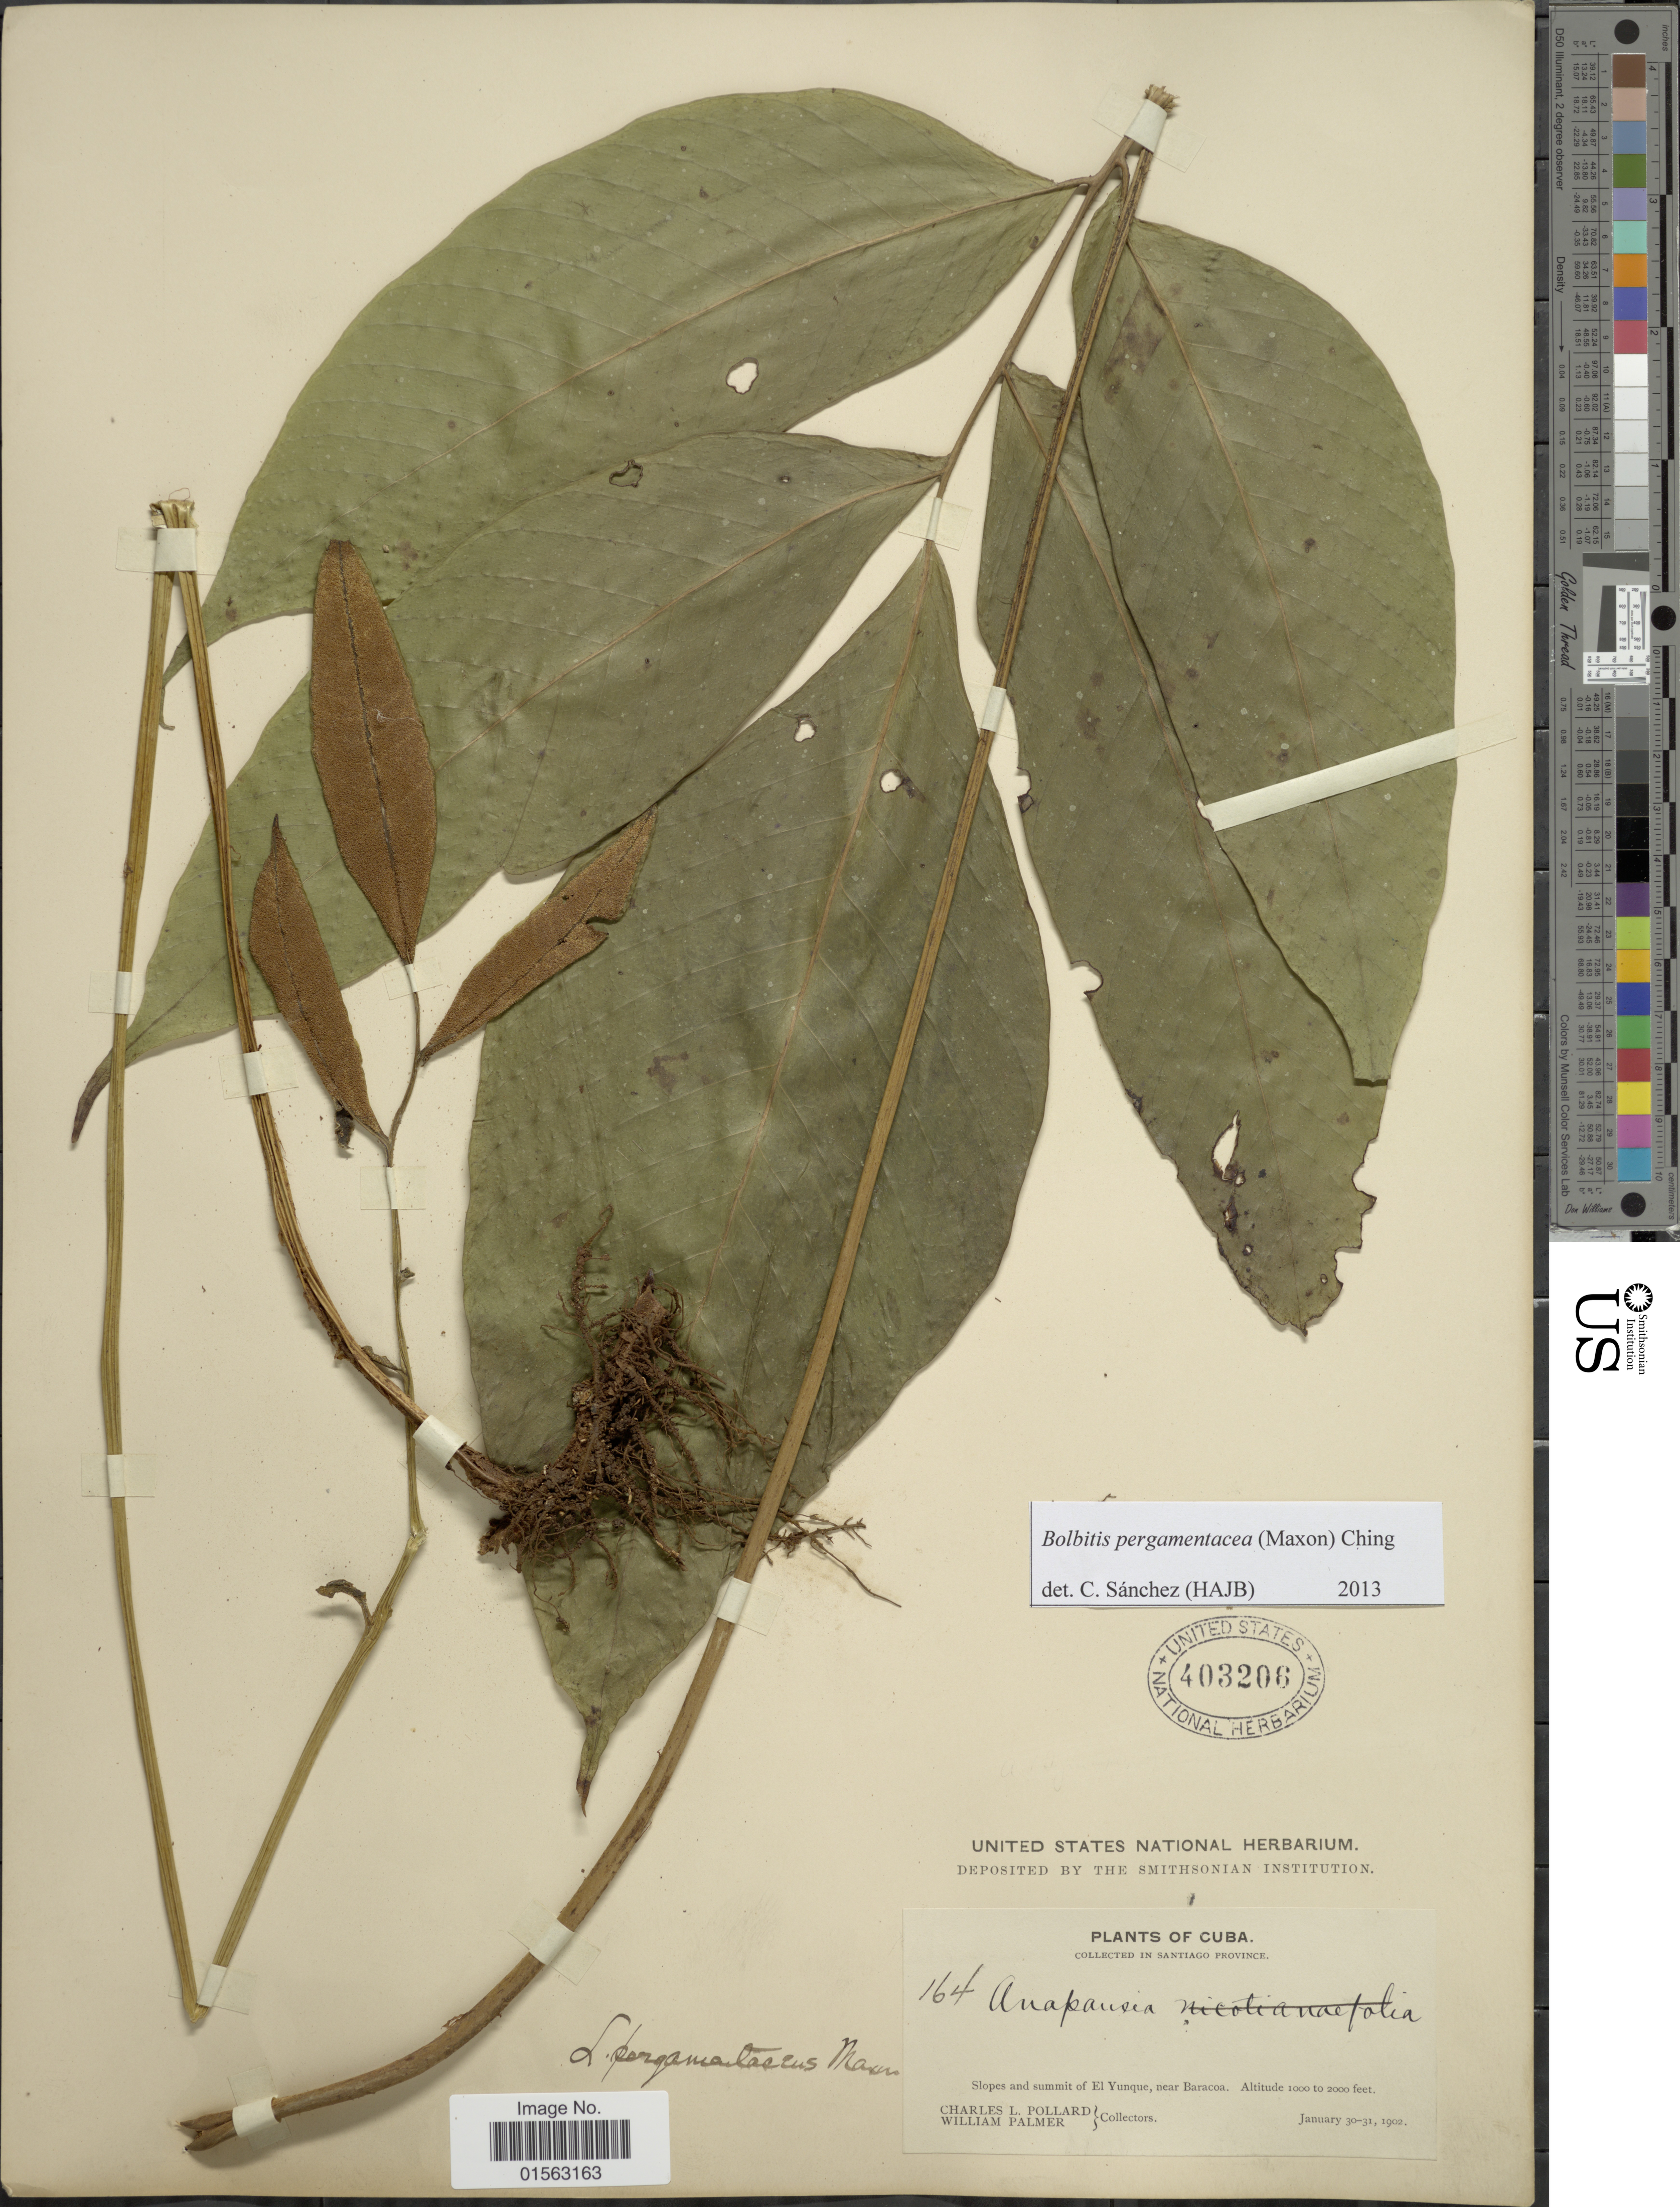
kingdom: Plantae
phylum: Tracheophyta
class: Polypodiopsida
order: Polypodiales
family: Dryopteridaceae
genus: Mickelia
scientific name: Mickelia pergamentacea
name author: (Maxon) R.C. Moran et al.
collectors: C. L. Pollard & W. Palmer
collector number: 164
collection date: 1902-01-30/1902-01-31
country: Cuba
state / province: Santiago de Cuba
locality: Cuba, collected in Santiago Province, slopes and summit of El Yunque, near Baracoa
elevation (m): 305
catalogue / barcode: US 403206